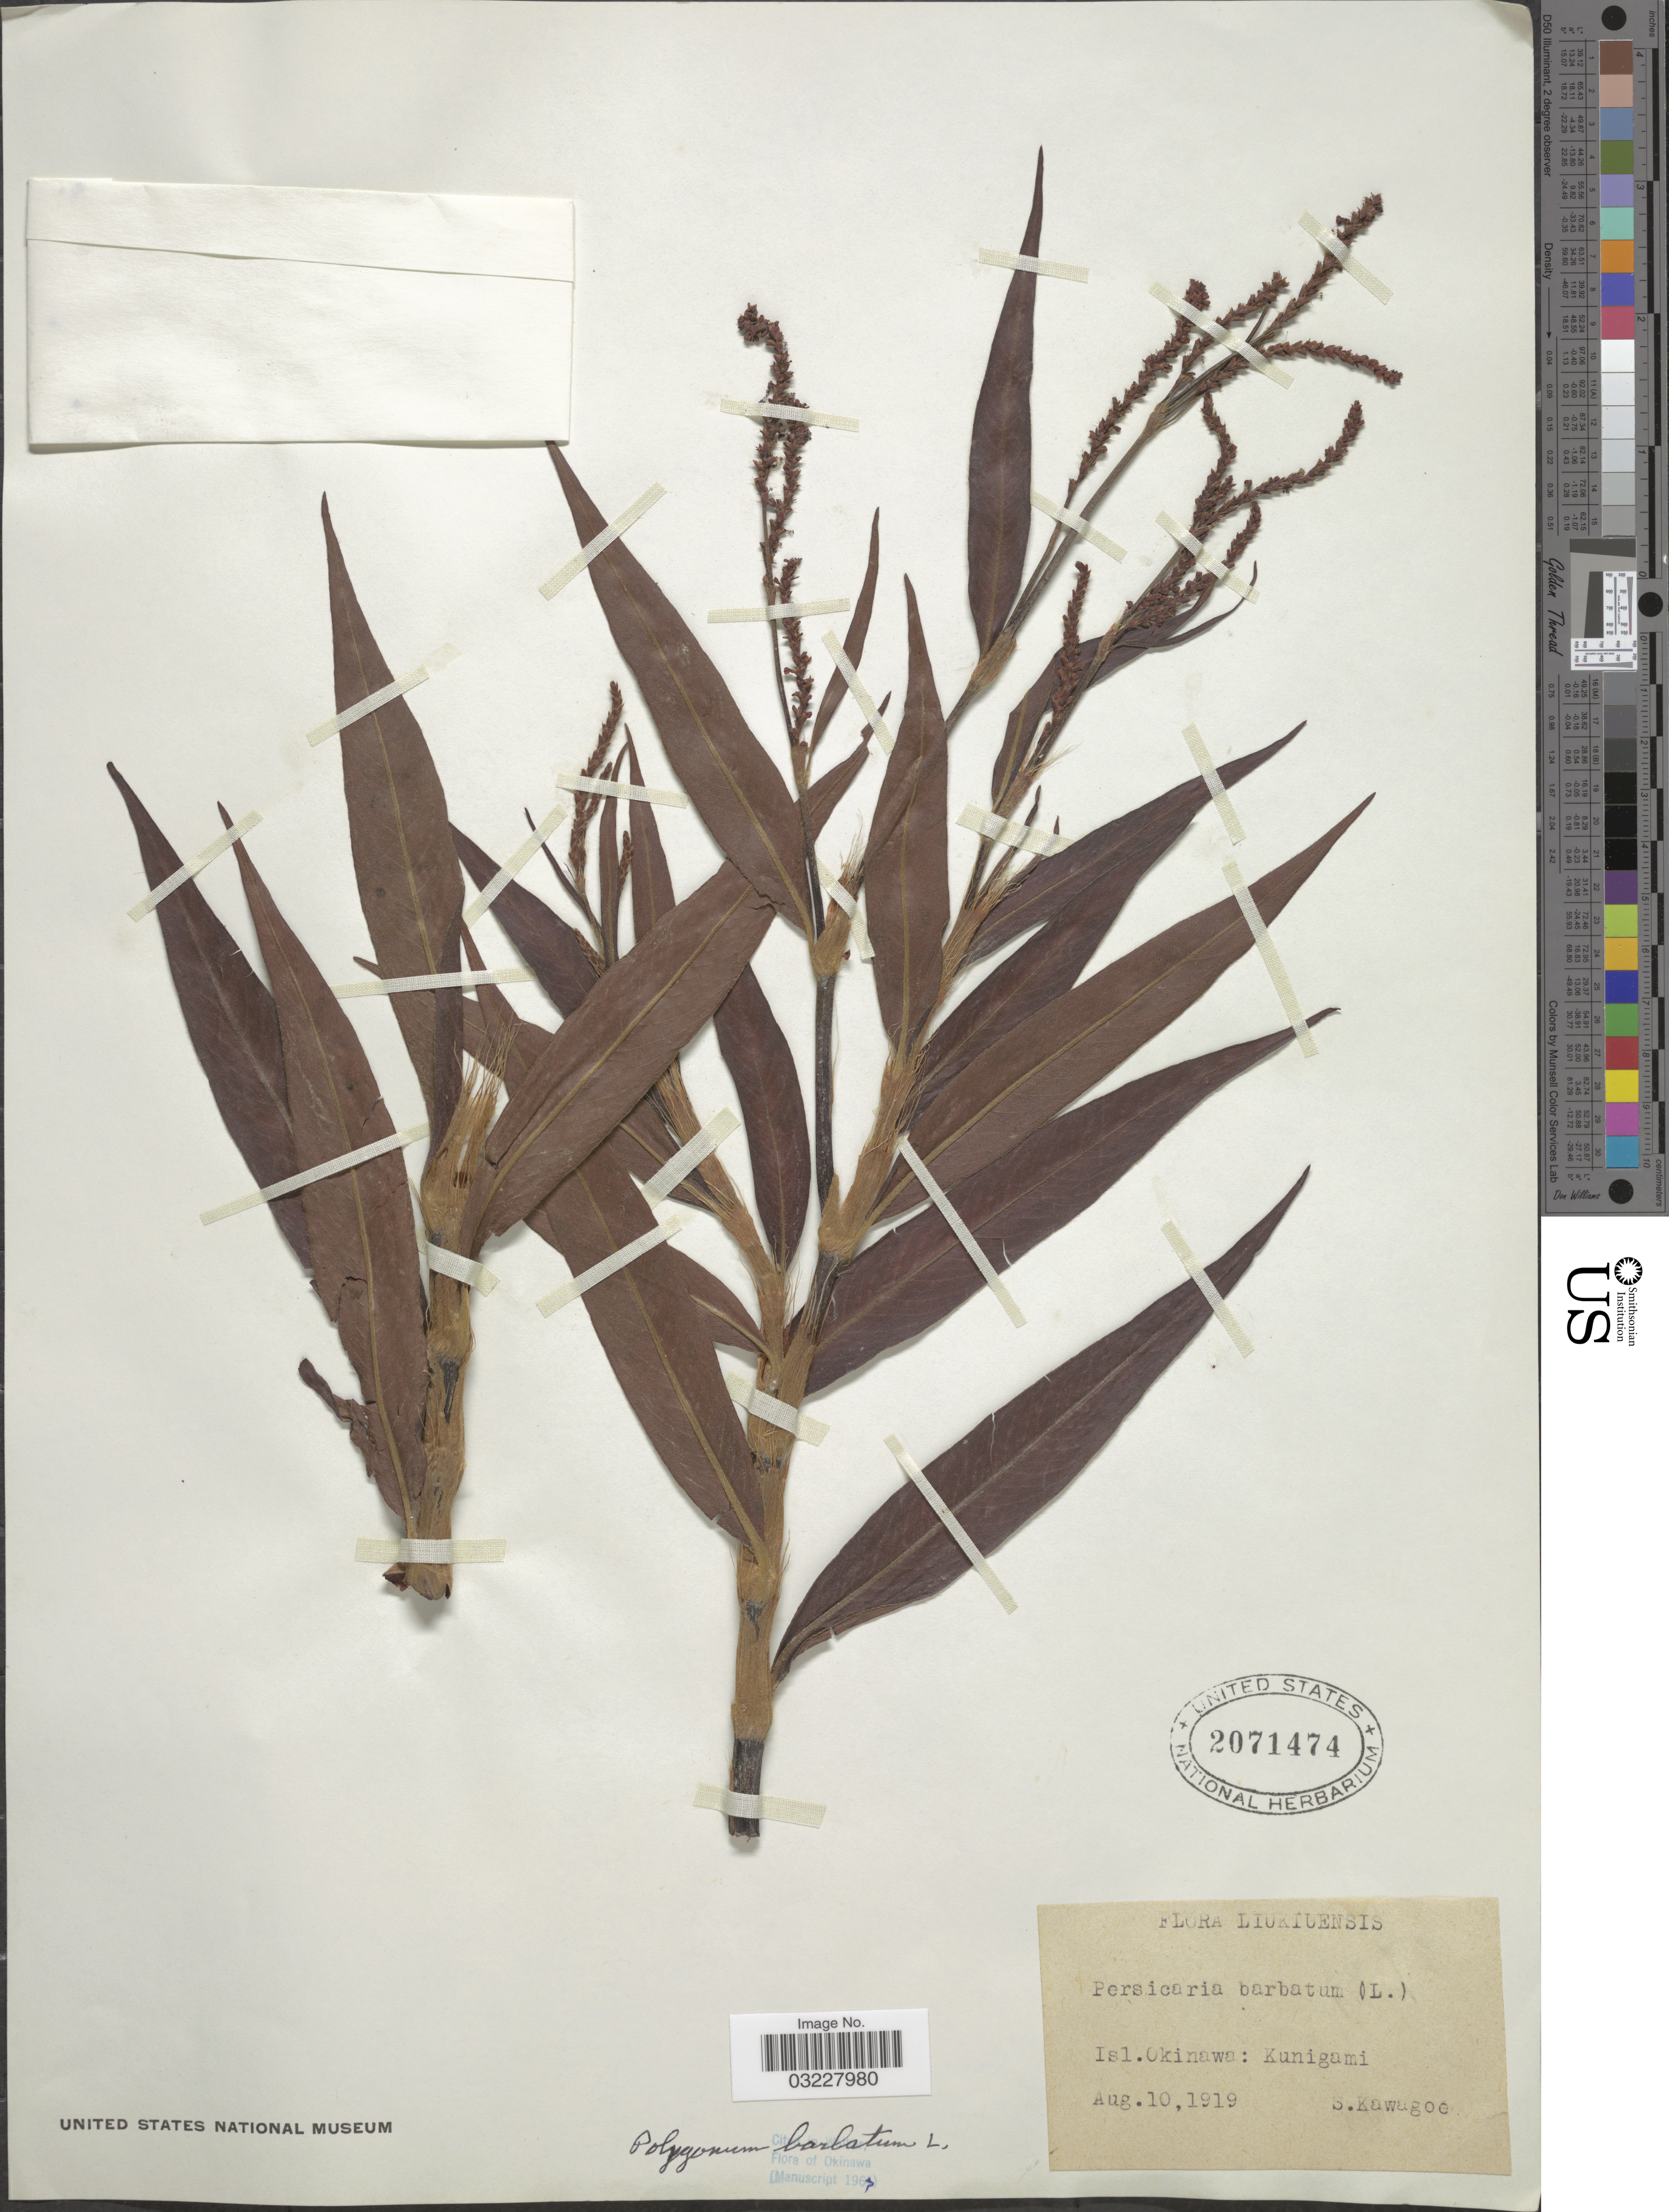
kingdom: Plantae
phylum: Tracheophyta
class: Magnoliopsida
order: Caryophyllales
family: Polygonaceae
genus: Polygonum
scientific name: Polygonum barbatum var. barbatum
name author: L.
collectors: S. Kawagoe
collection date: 1919-08-10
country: Japan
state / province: Okinawa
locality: Liukiuensis. Isl. Okinawa: Kunigami.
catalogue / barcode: US 2071474